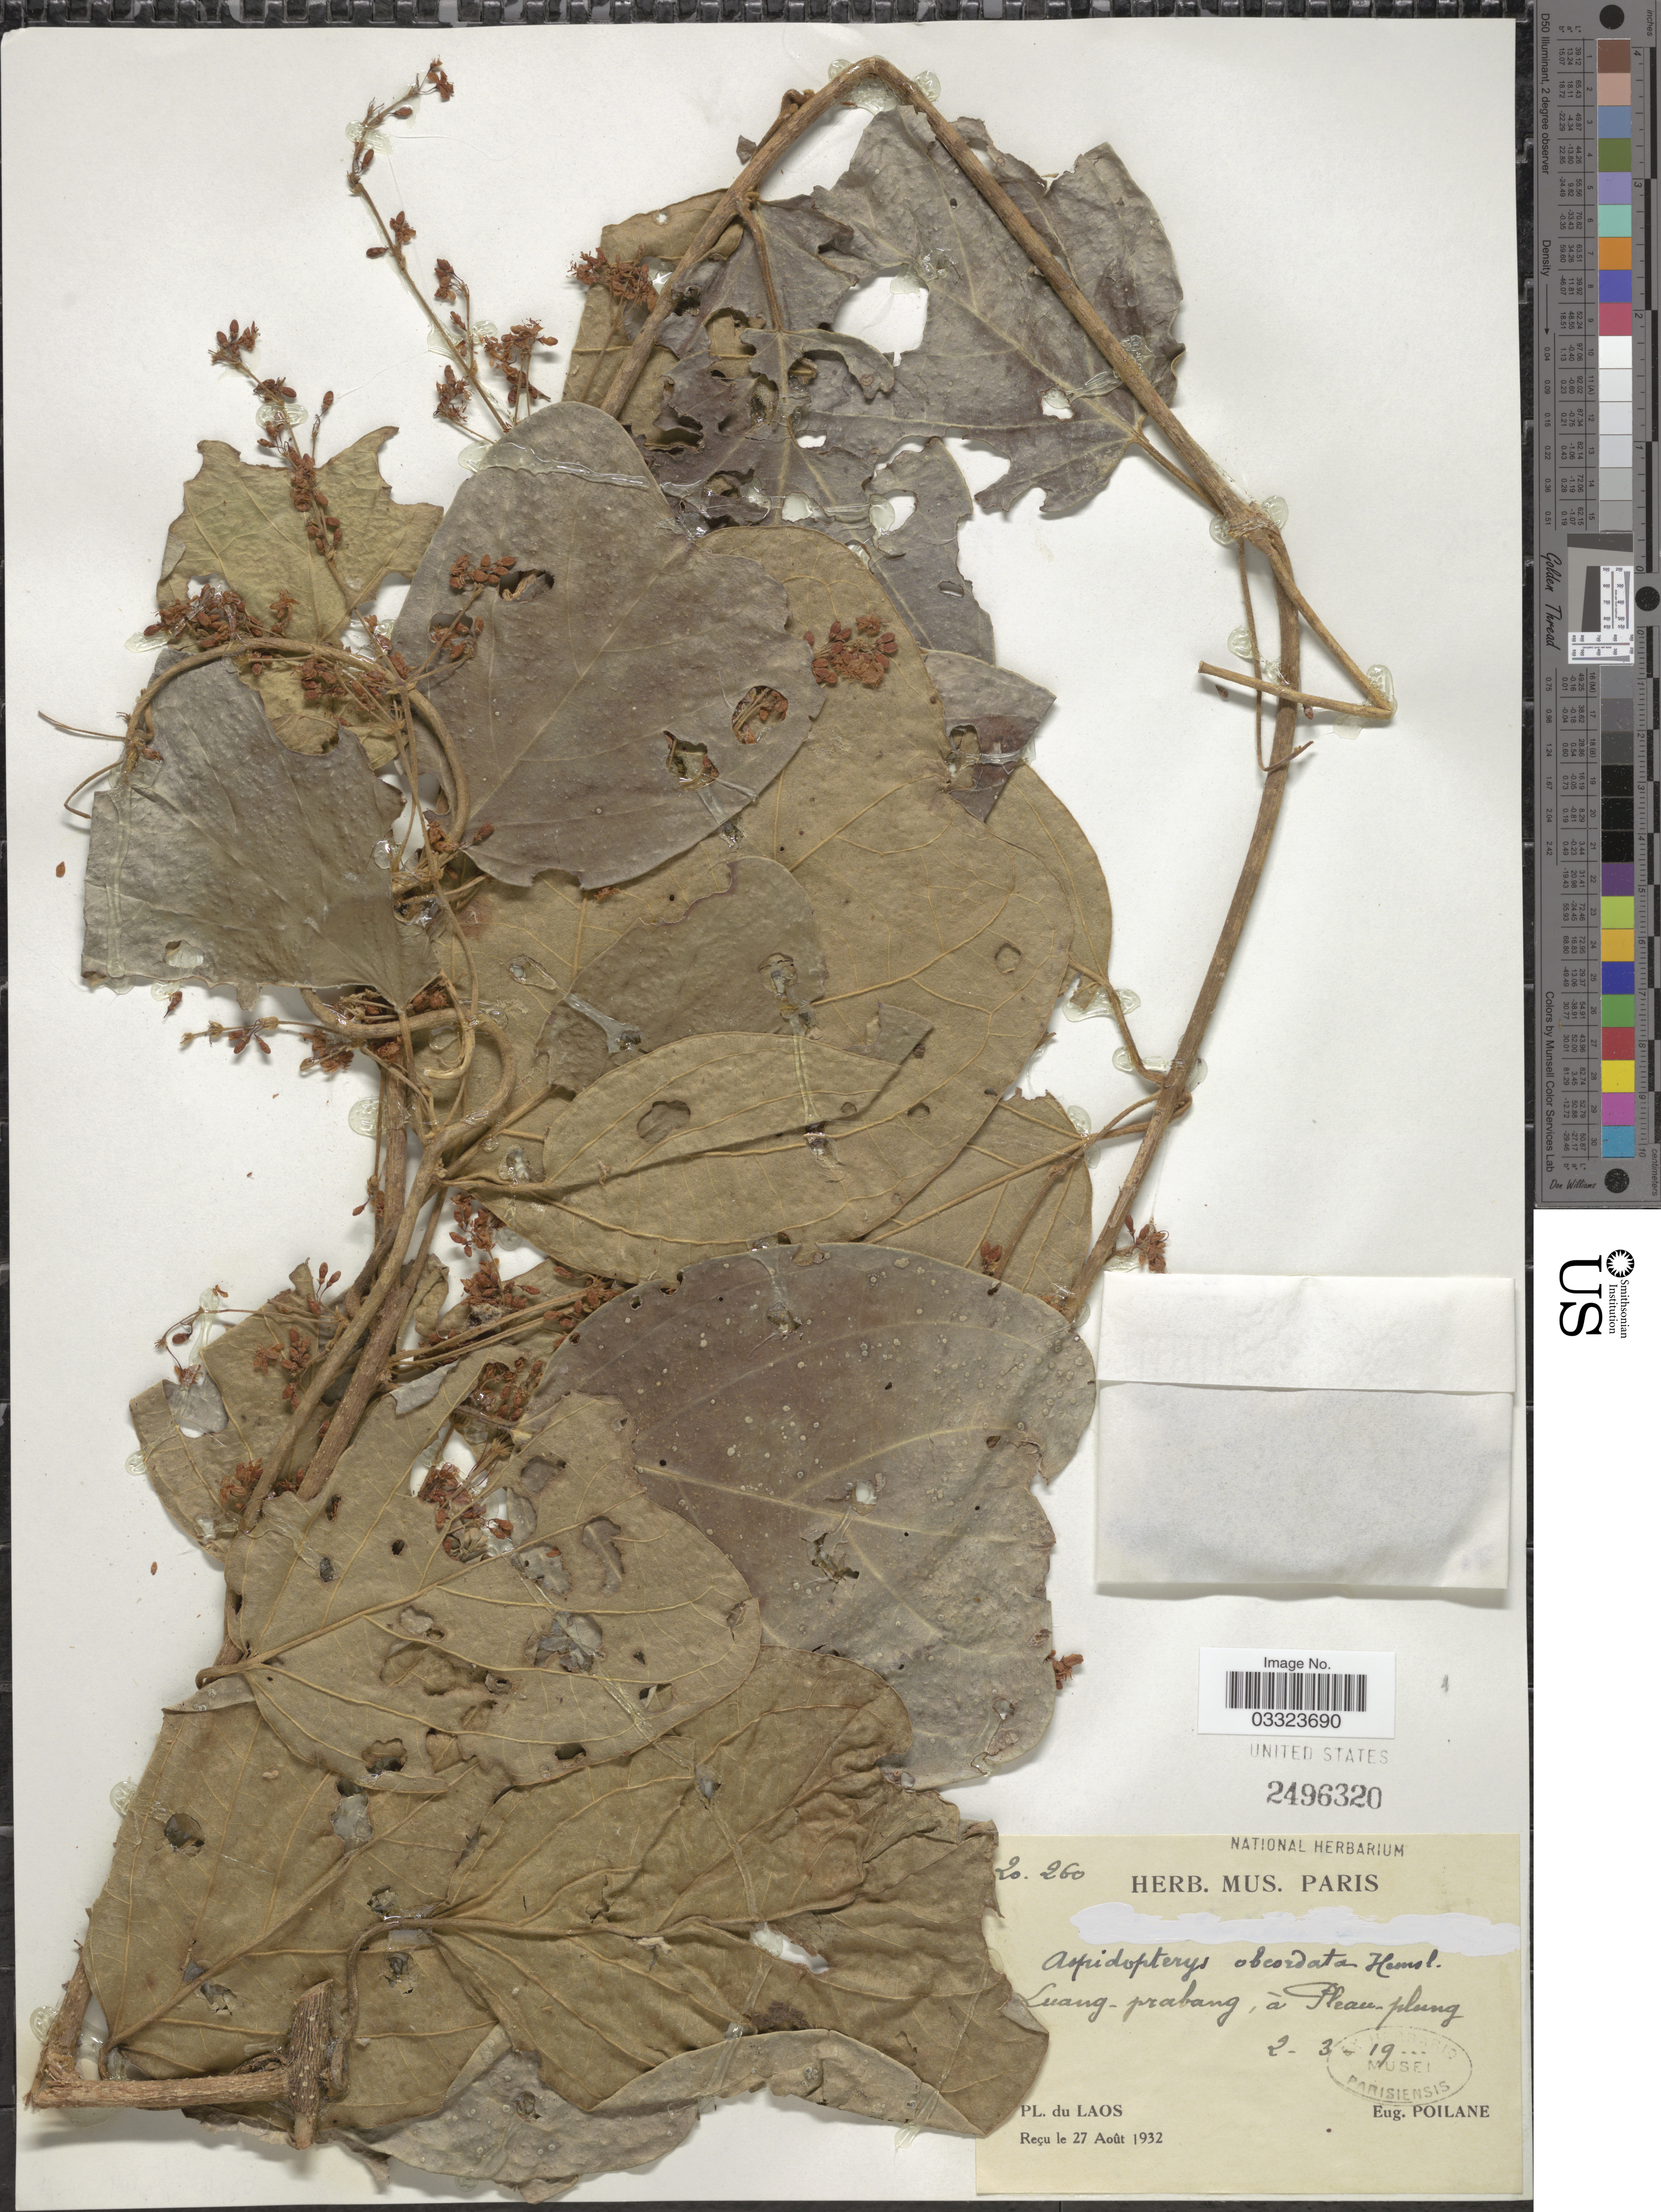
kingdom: Plantae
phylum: Tracheophyta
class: Magnoliopsida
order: Malpighiales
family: Malpighiaceae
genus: Aspidopterys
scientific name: Aspidopterys obcordata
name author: Hemsl.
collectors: E. Poilane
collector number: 20260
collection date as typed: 2-3-19...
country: Laos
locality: Luang-prabang, à Pleau-plung.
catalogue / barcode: US 2496320